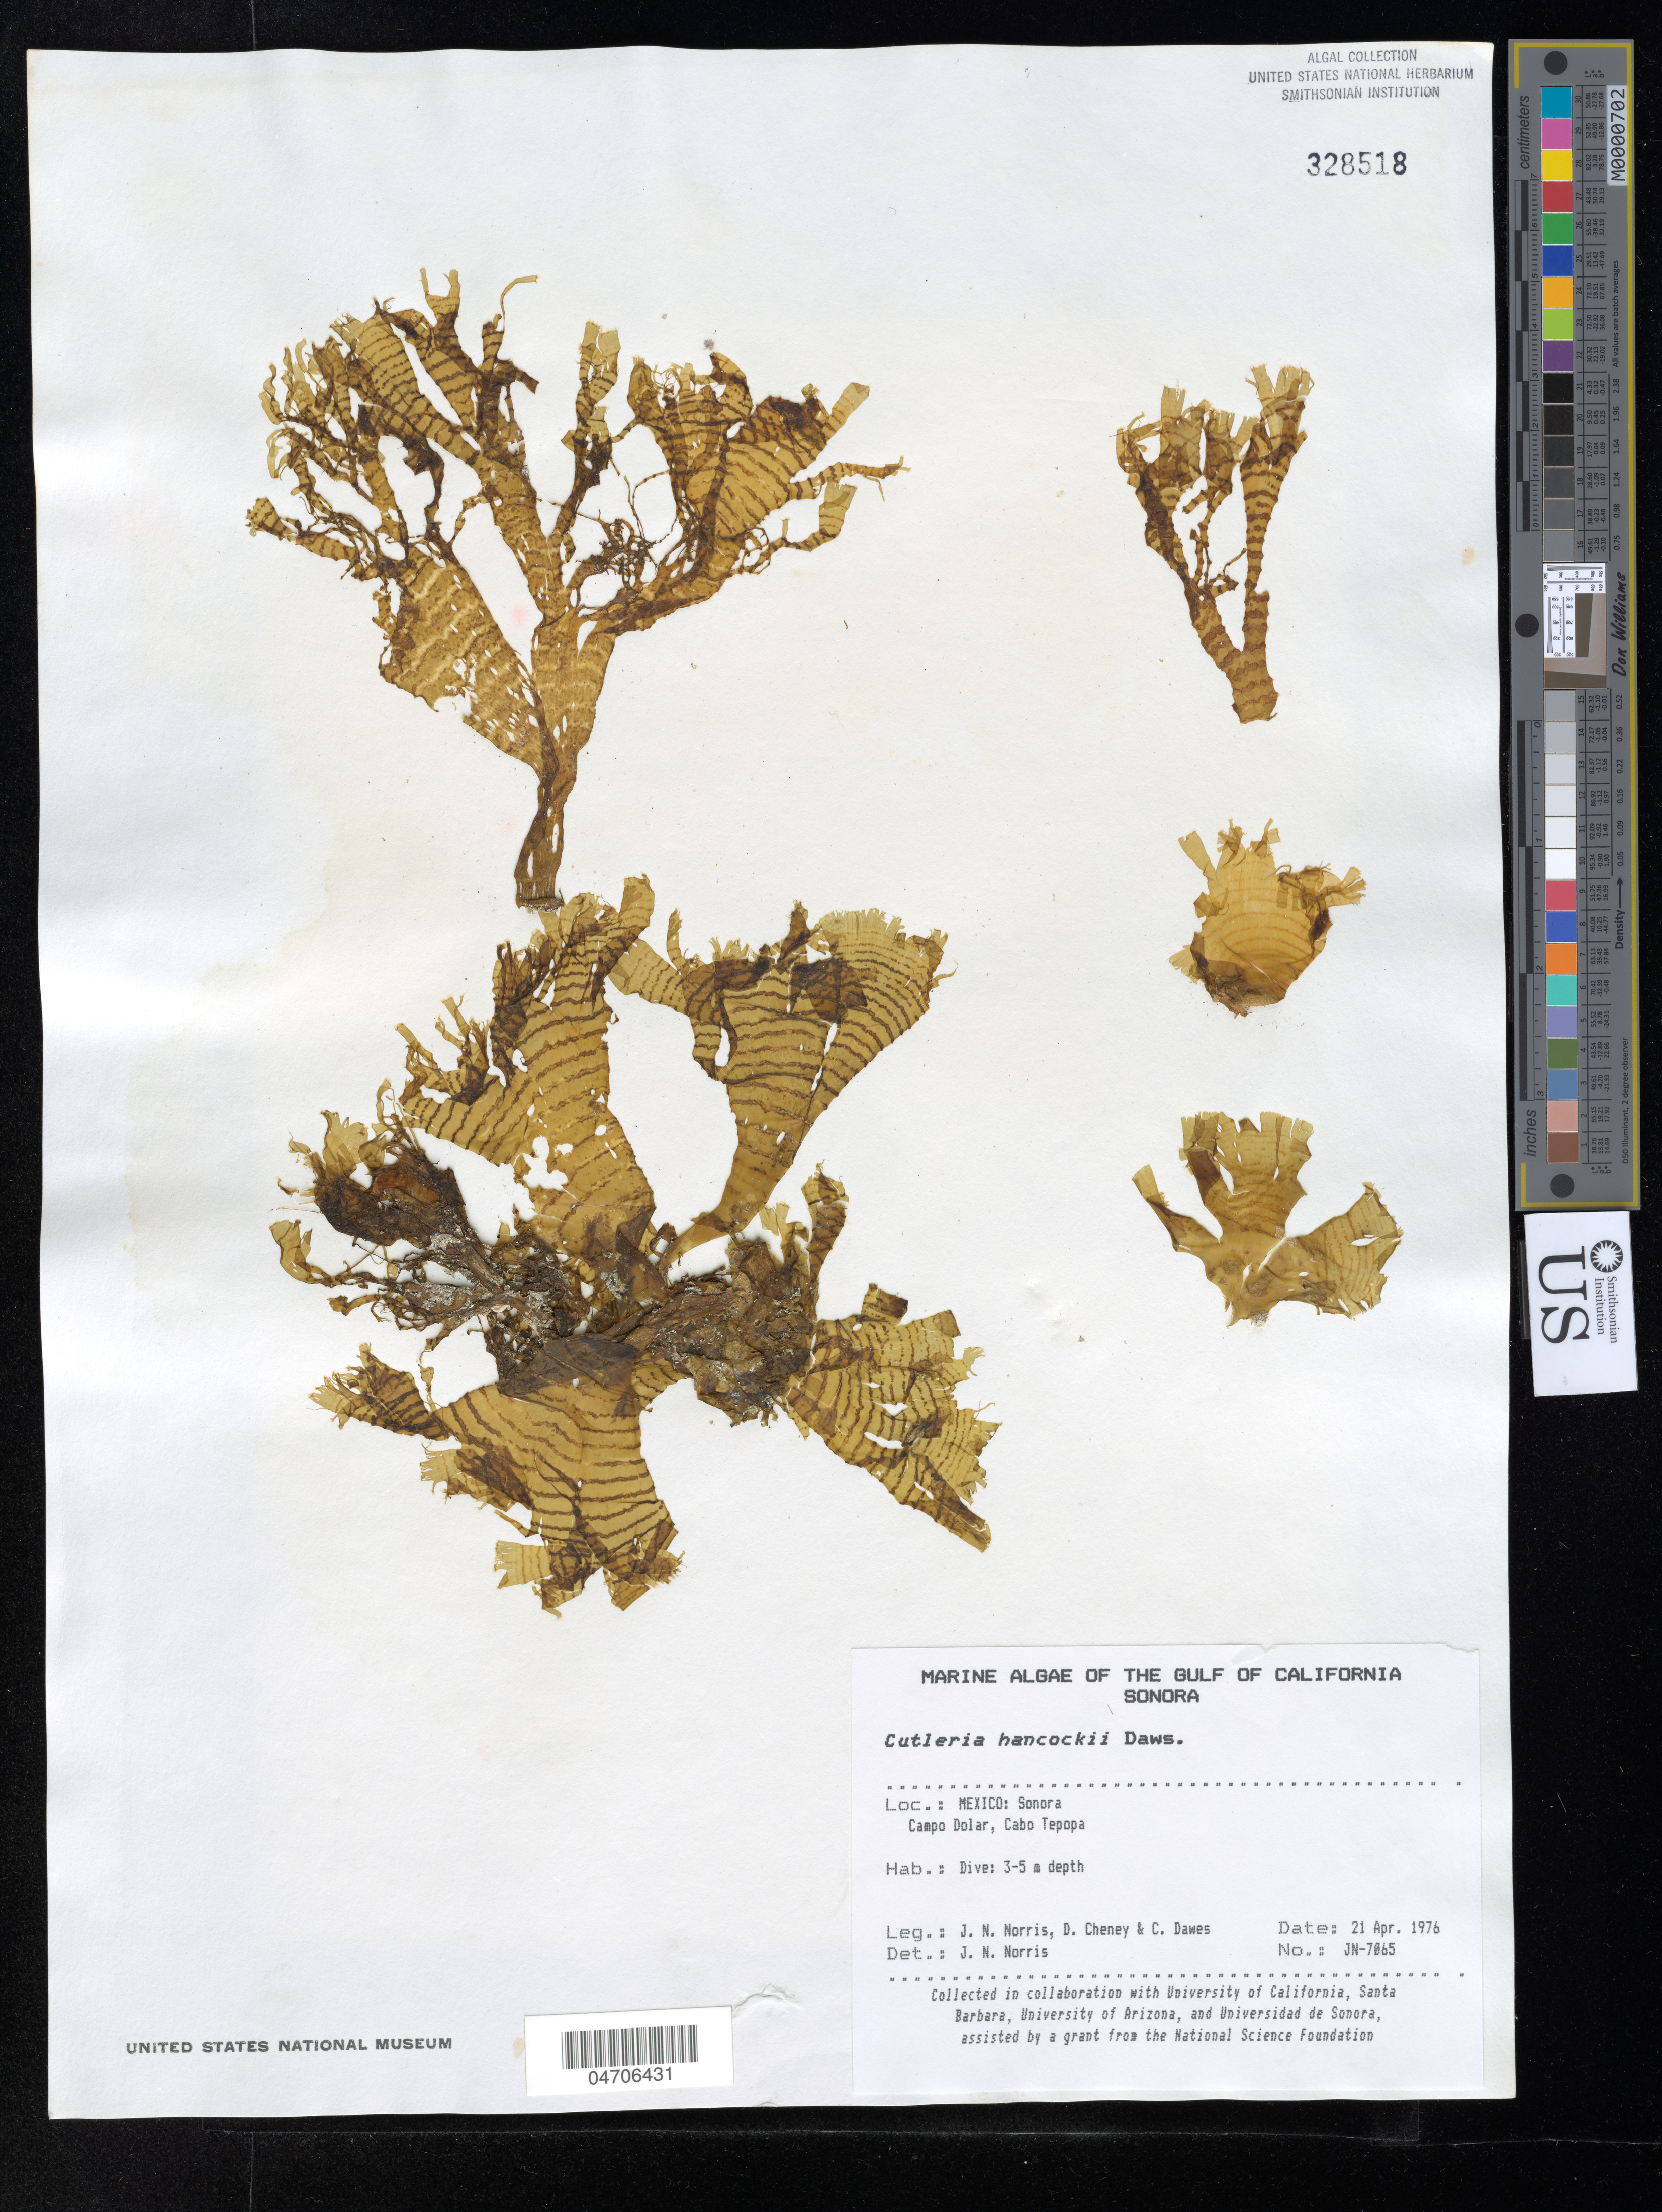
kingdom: Chromista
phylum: Ochrophyta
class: Phaeophyceae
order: Cutleriales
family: Cutleriaceae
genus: Cutleria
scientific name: Cutleria hancockii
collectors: J. Norris, D. Cheney & C. Dawes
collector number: JN-7065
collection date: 1976-04-21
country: Mexico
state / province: Sonora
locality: The Gulf of California. Campo Dolar, Cabo Tepopa.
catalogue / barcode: US 328518